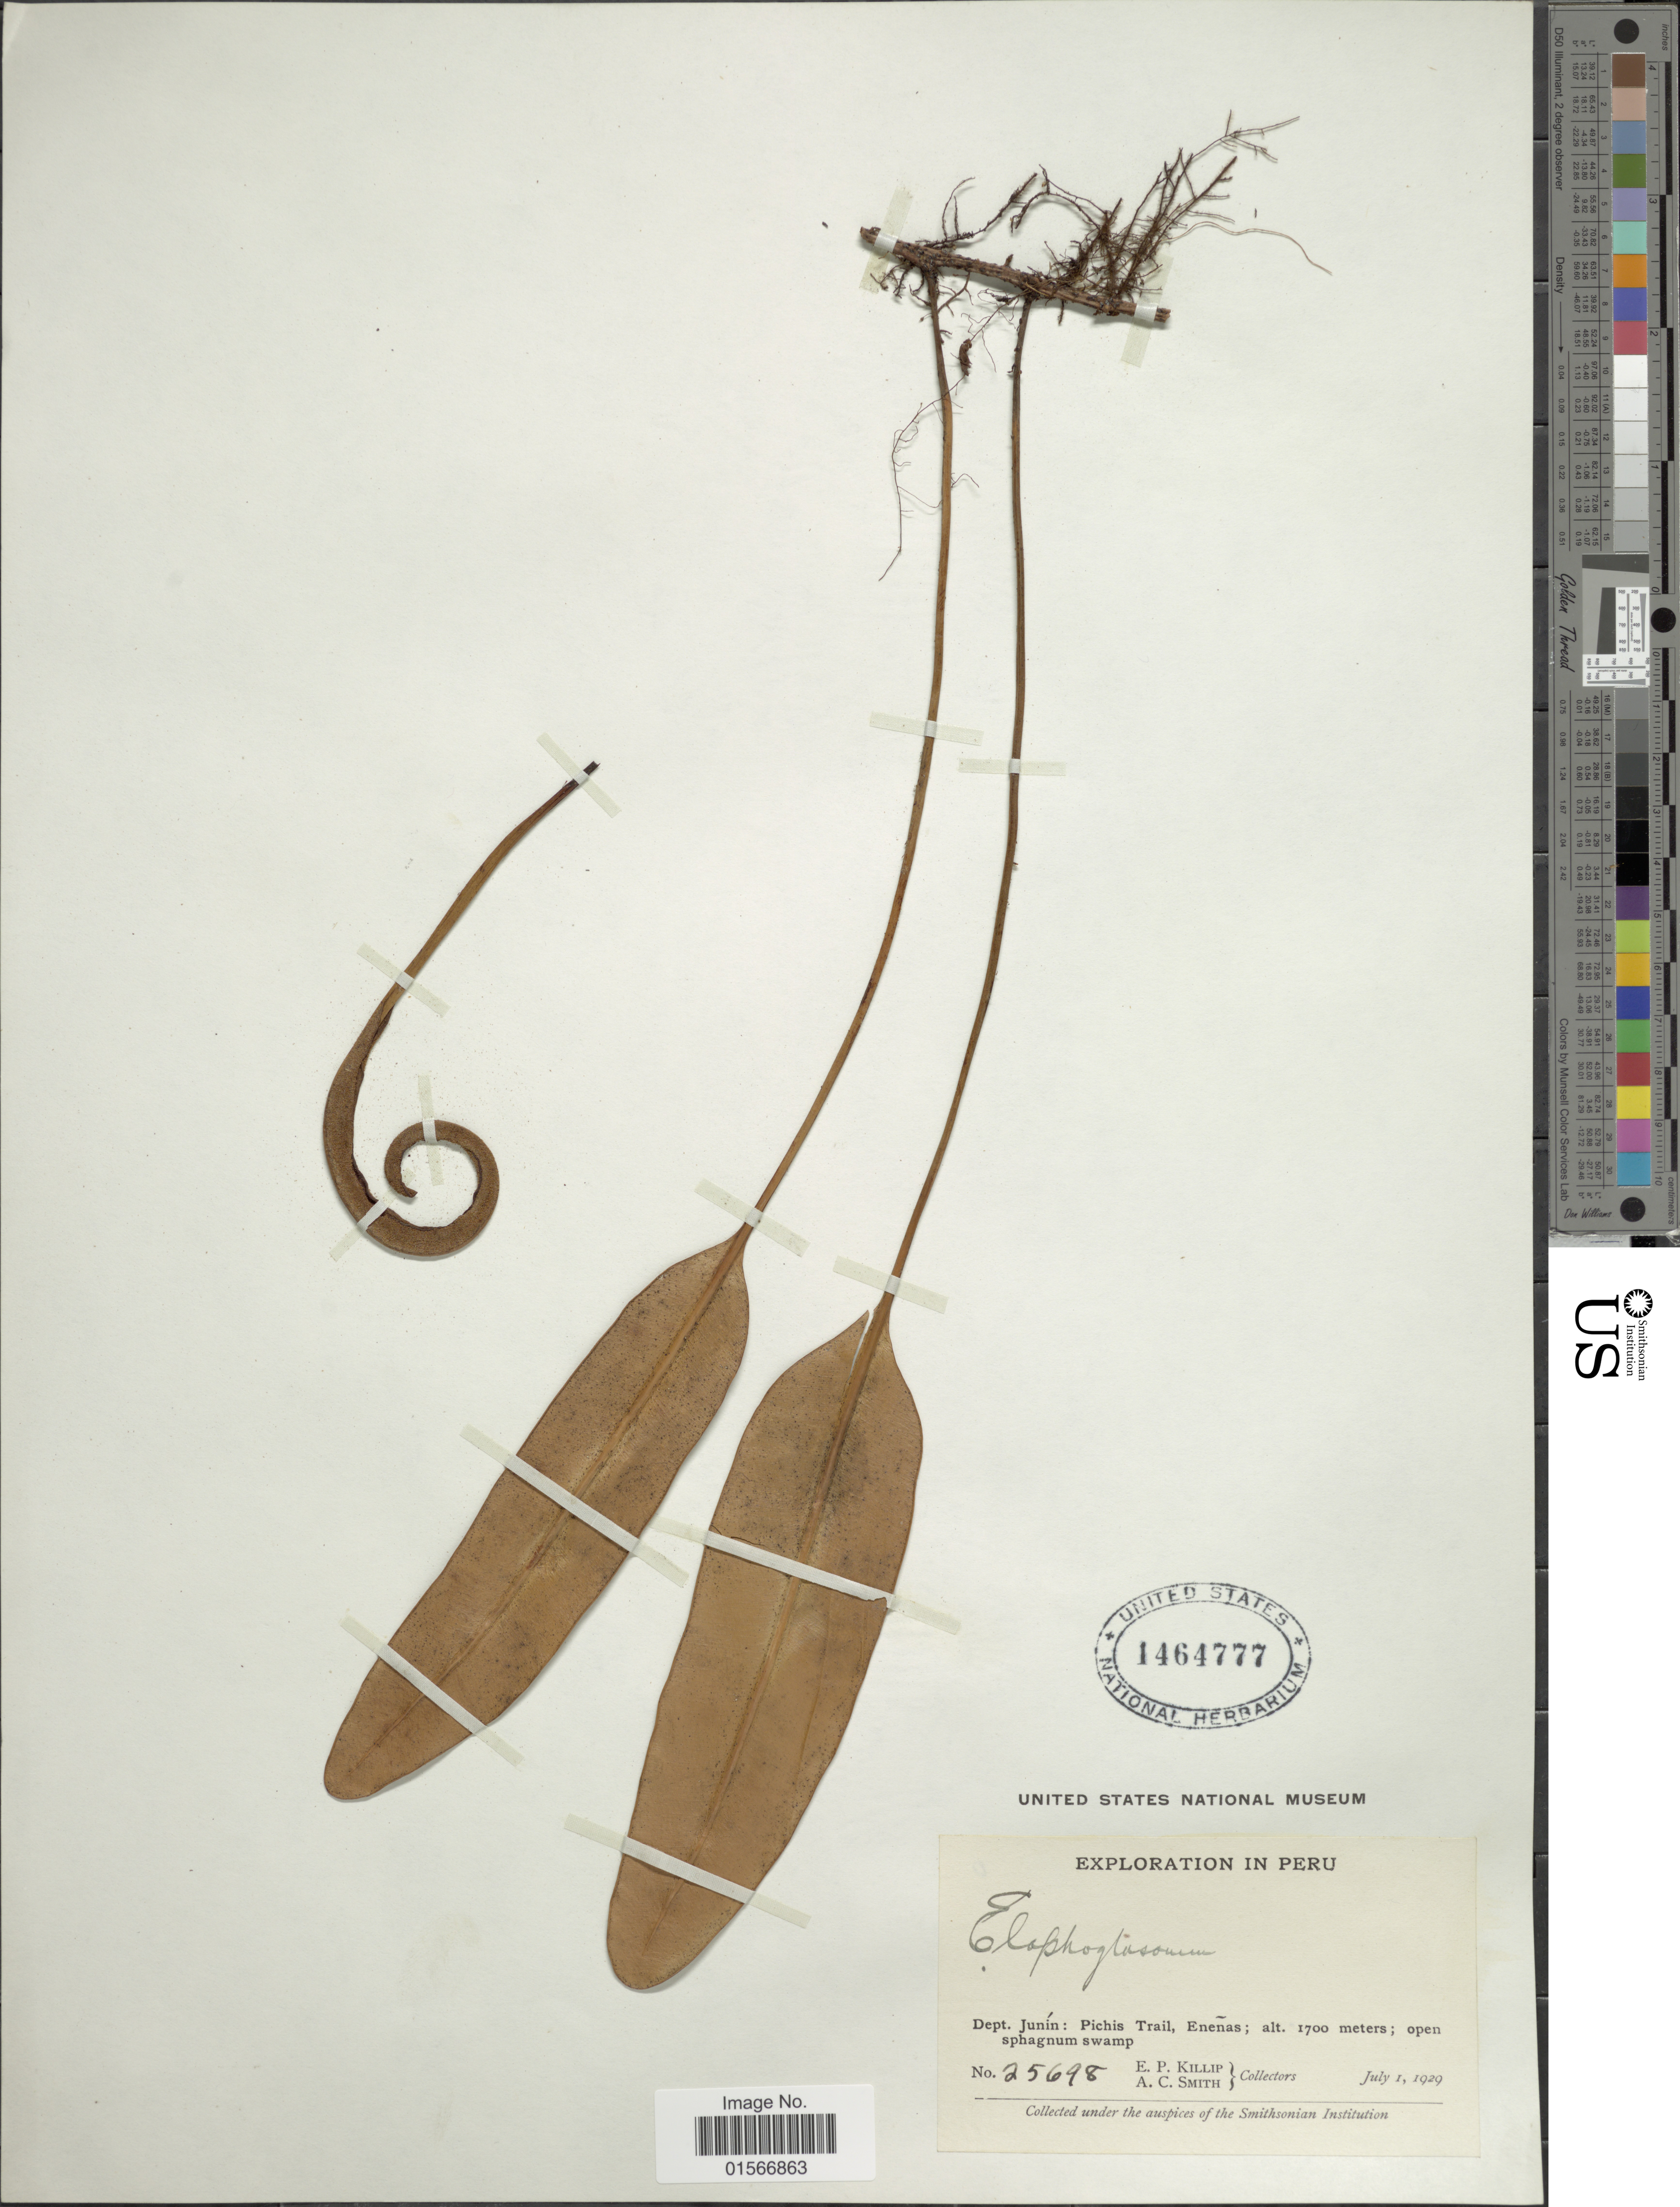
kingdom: Plantae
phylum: Tracheophyta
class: Polypodiopsida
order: Polypodiales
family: Dryopteridaceae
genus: Elaphoglossum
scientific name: Elaphoglossum lingua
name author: (C. Presl) Brack.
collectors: E. P. Killip & A. C. Smith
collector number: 25698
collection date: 1929-07-01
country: Peru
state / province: Junín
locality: Dept. Junín: Pichis Trail, Eneñas; open sphagnum swamp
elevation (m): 1700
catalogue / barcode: US 1464777